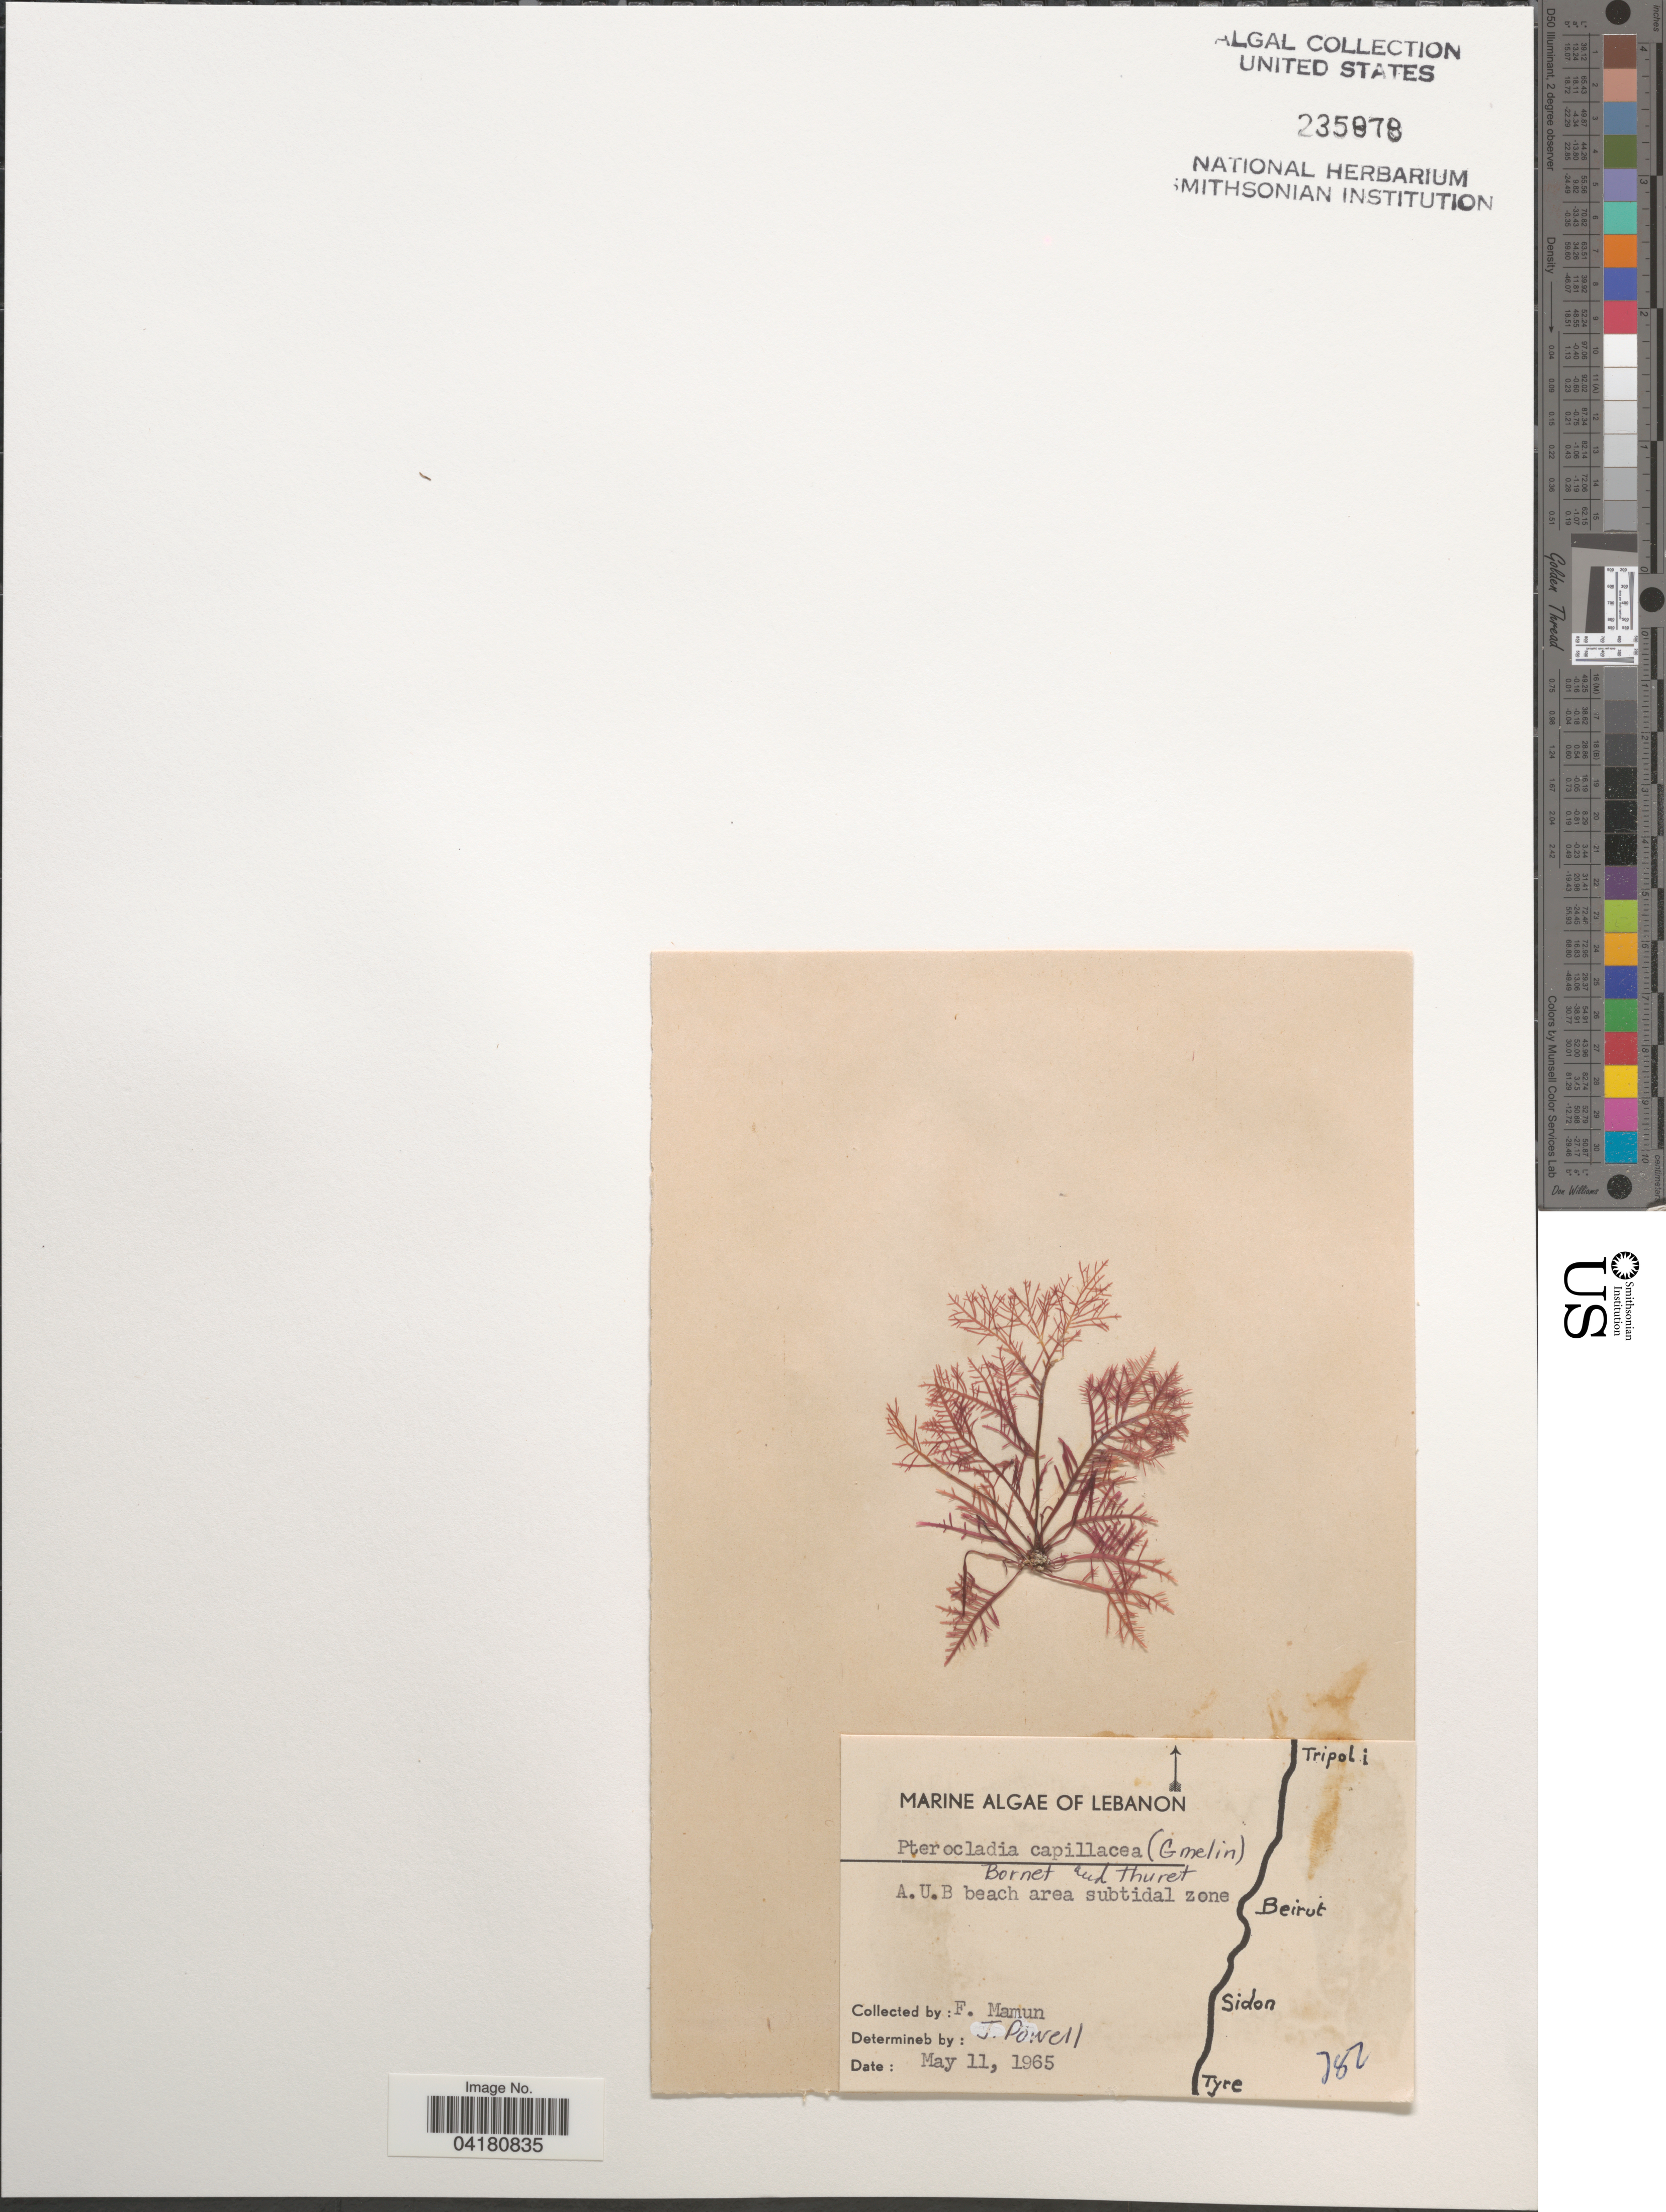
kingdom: Plantae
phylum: Rhodophyta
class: Florideophyceae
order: Gelidiales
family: Pterocladiaceae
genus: Pterocladiella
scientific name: Pterocladiella capillacea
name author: (S.G. Gmel.) Santelices & Hommers.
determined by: Algae name updating Project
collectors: F. Mamun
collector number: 782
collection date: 1965-05-11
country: Lebanon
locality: A.U.B. beach area subtidal zone.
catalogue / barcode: US 235878